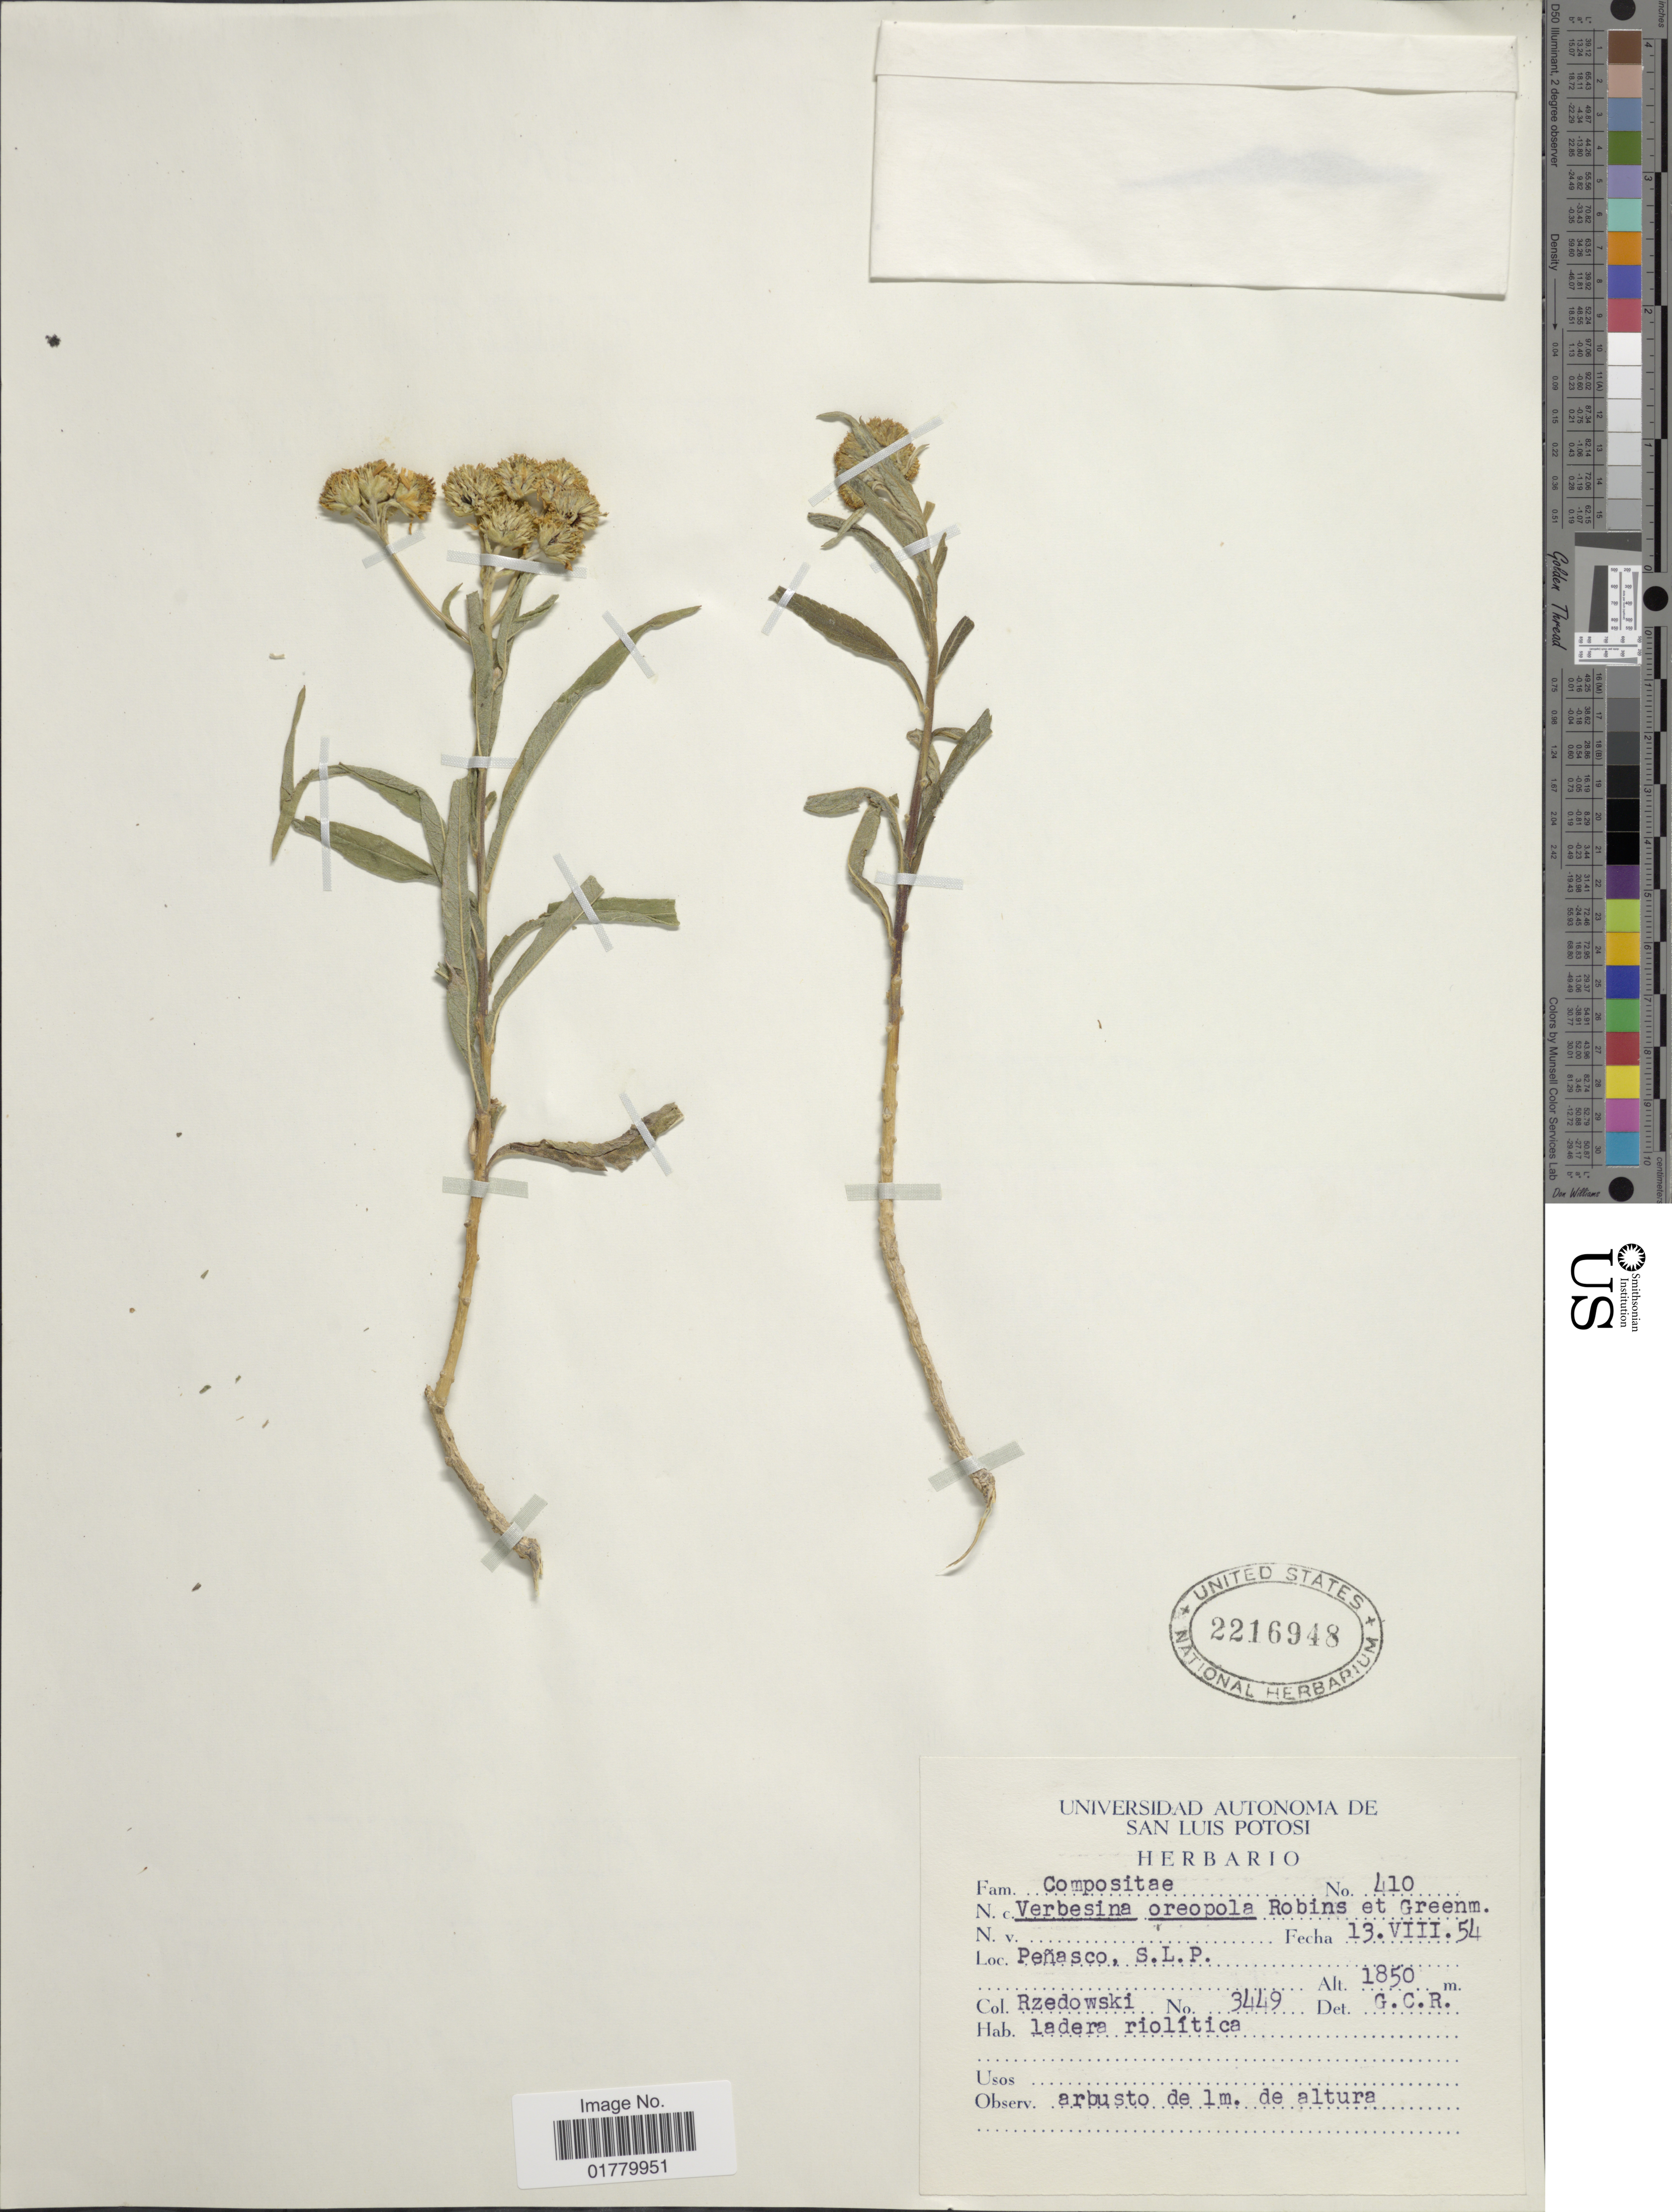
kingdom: Plantae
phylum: Tracheophyta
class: Magnoliopsida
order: Asterales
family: Asteraceae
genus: Verbesina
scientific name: Verbesina oreopola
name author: B.L. Rob. & Greenm.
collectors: Rzedowski, --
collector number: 3449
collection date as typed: Transcribed d/m/y: 13/8/54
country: Mexico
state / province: San Luis Potosí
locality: Peñasco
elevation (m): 1850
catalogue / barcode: US 2216948